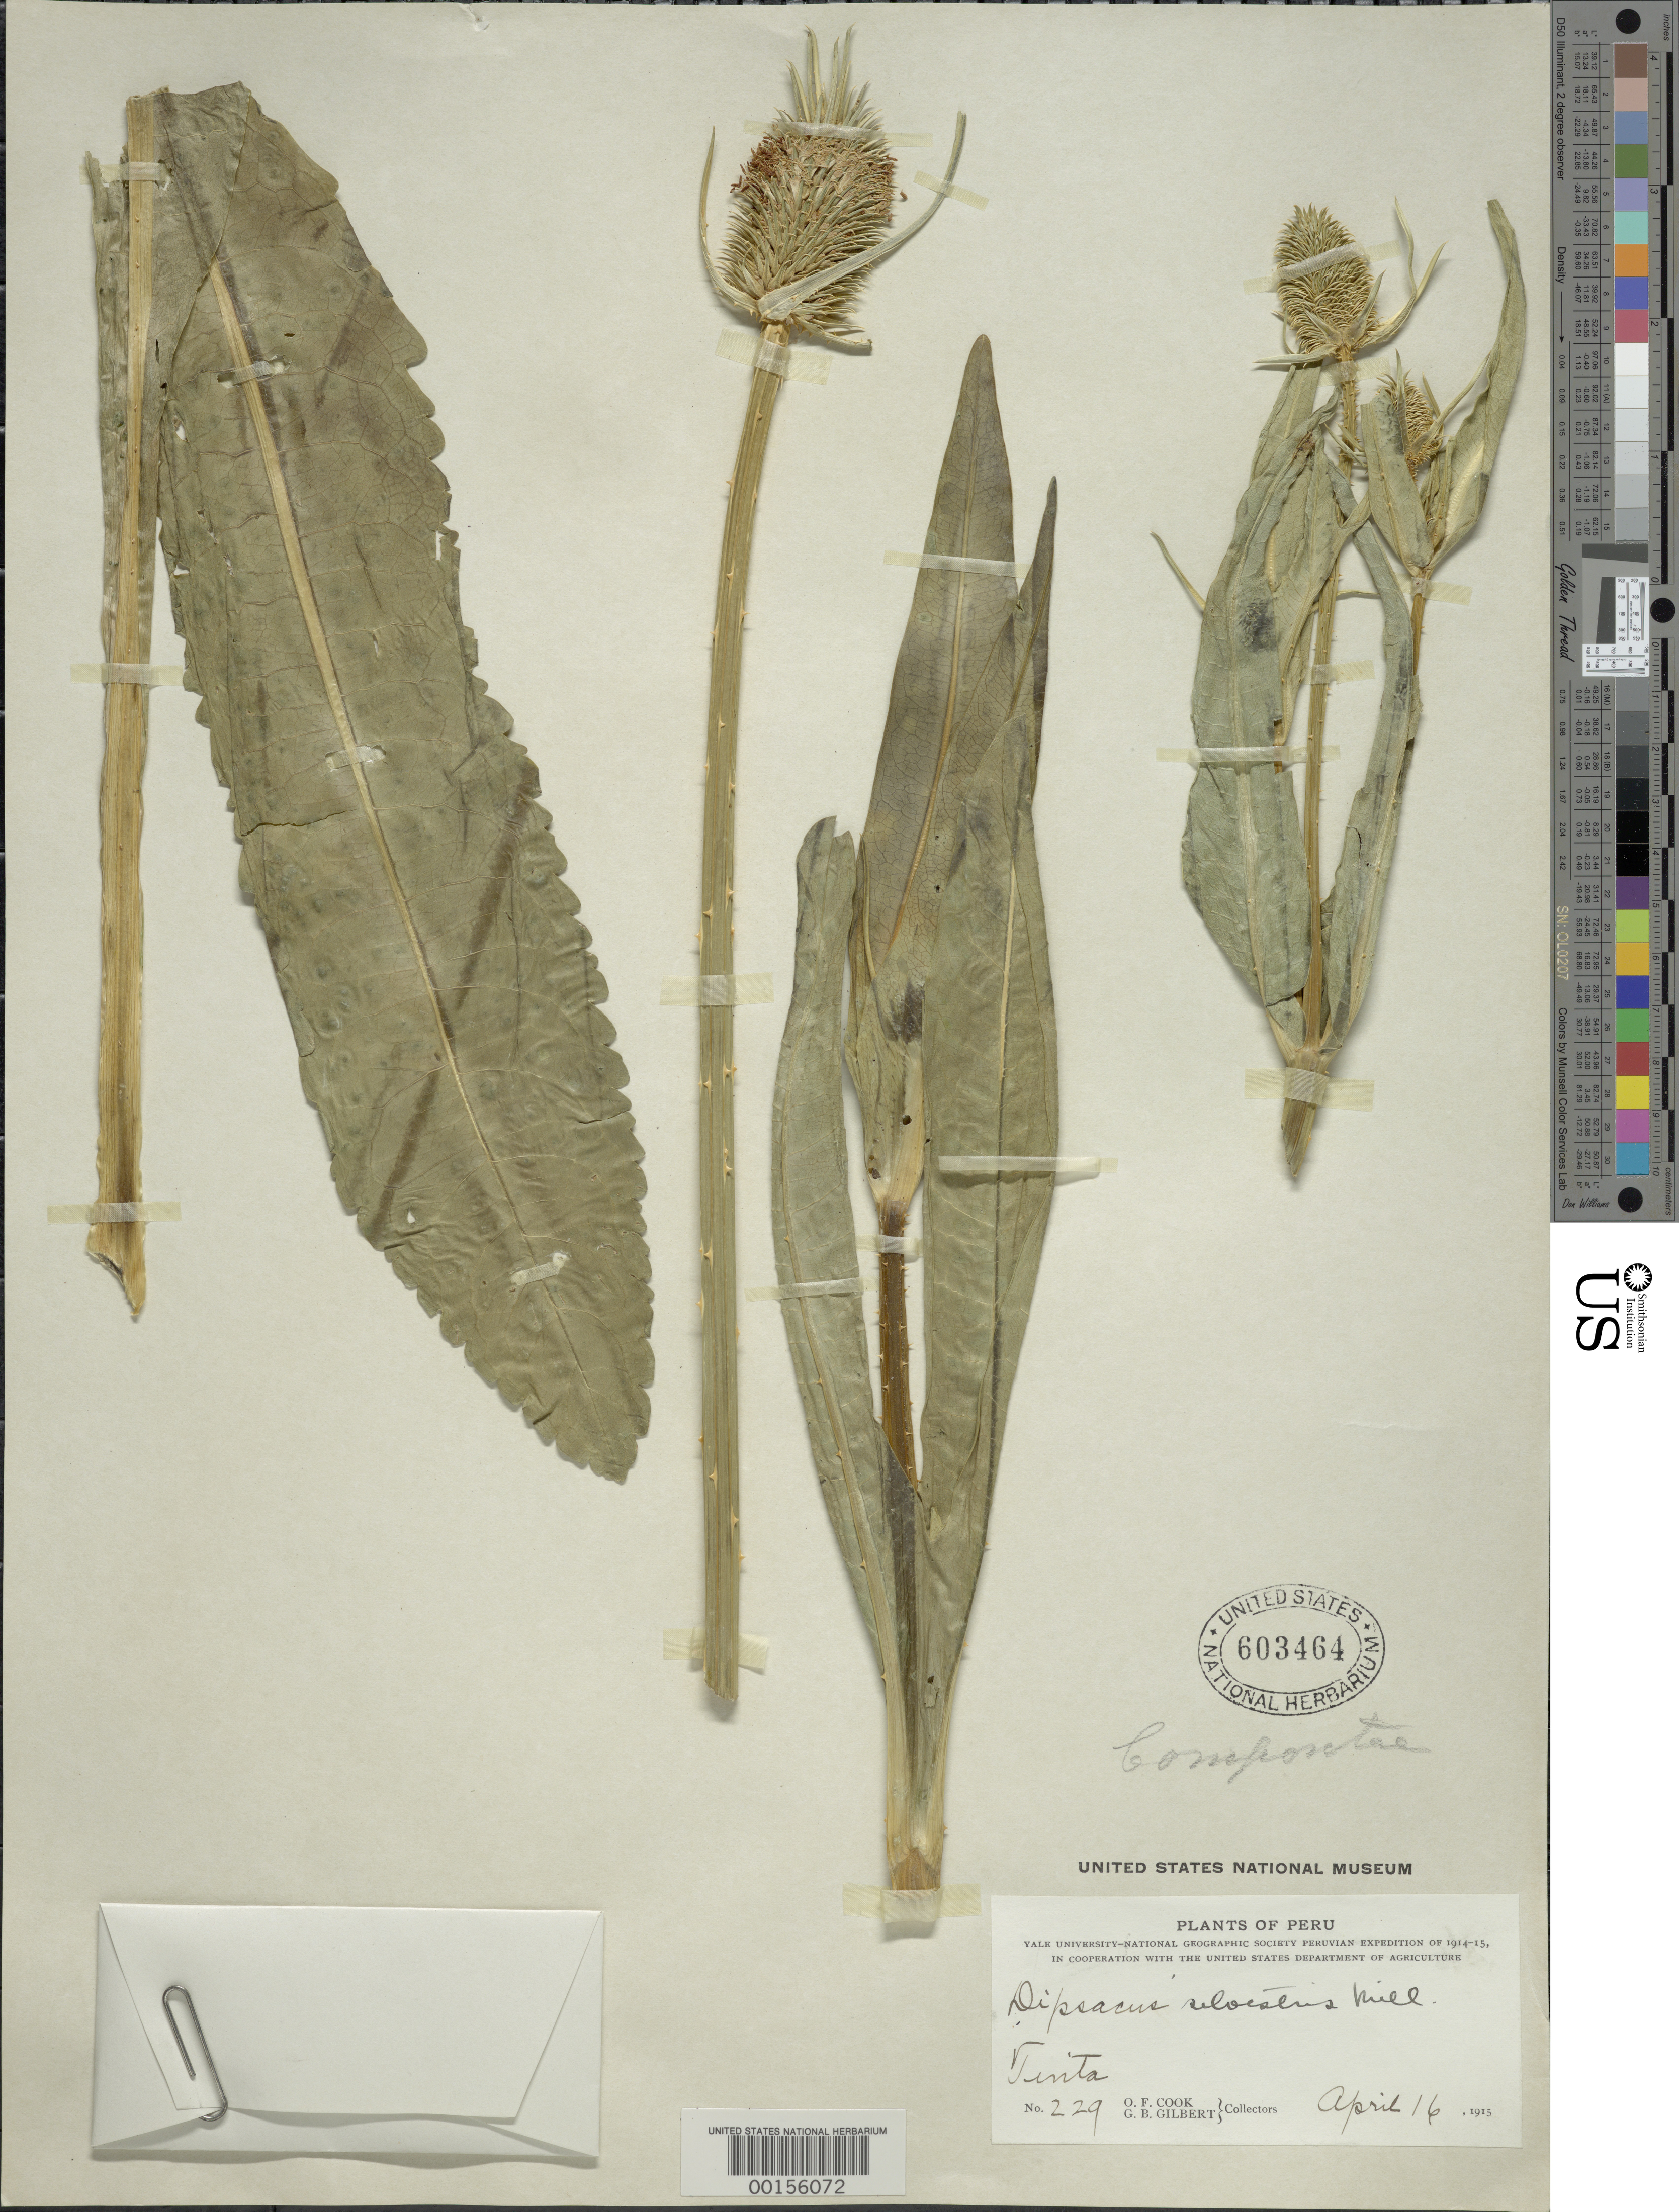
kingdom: Plantae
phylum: Tracheophyta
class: Magnoliopsida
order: Dipsacales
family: Caprifoliaceae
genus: Dipsacus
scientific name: Dipsacus sylvestris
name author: Huds.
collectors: O. F. Cook & G. B. Gilbert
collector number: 229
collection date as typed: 16 Apr 1915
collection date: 1915-04-16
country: Peru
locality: Tinta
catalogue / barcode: US 603464